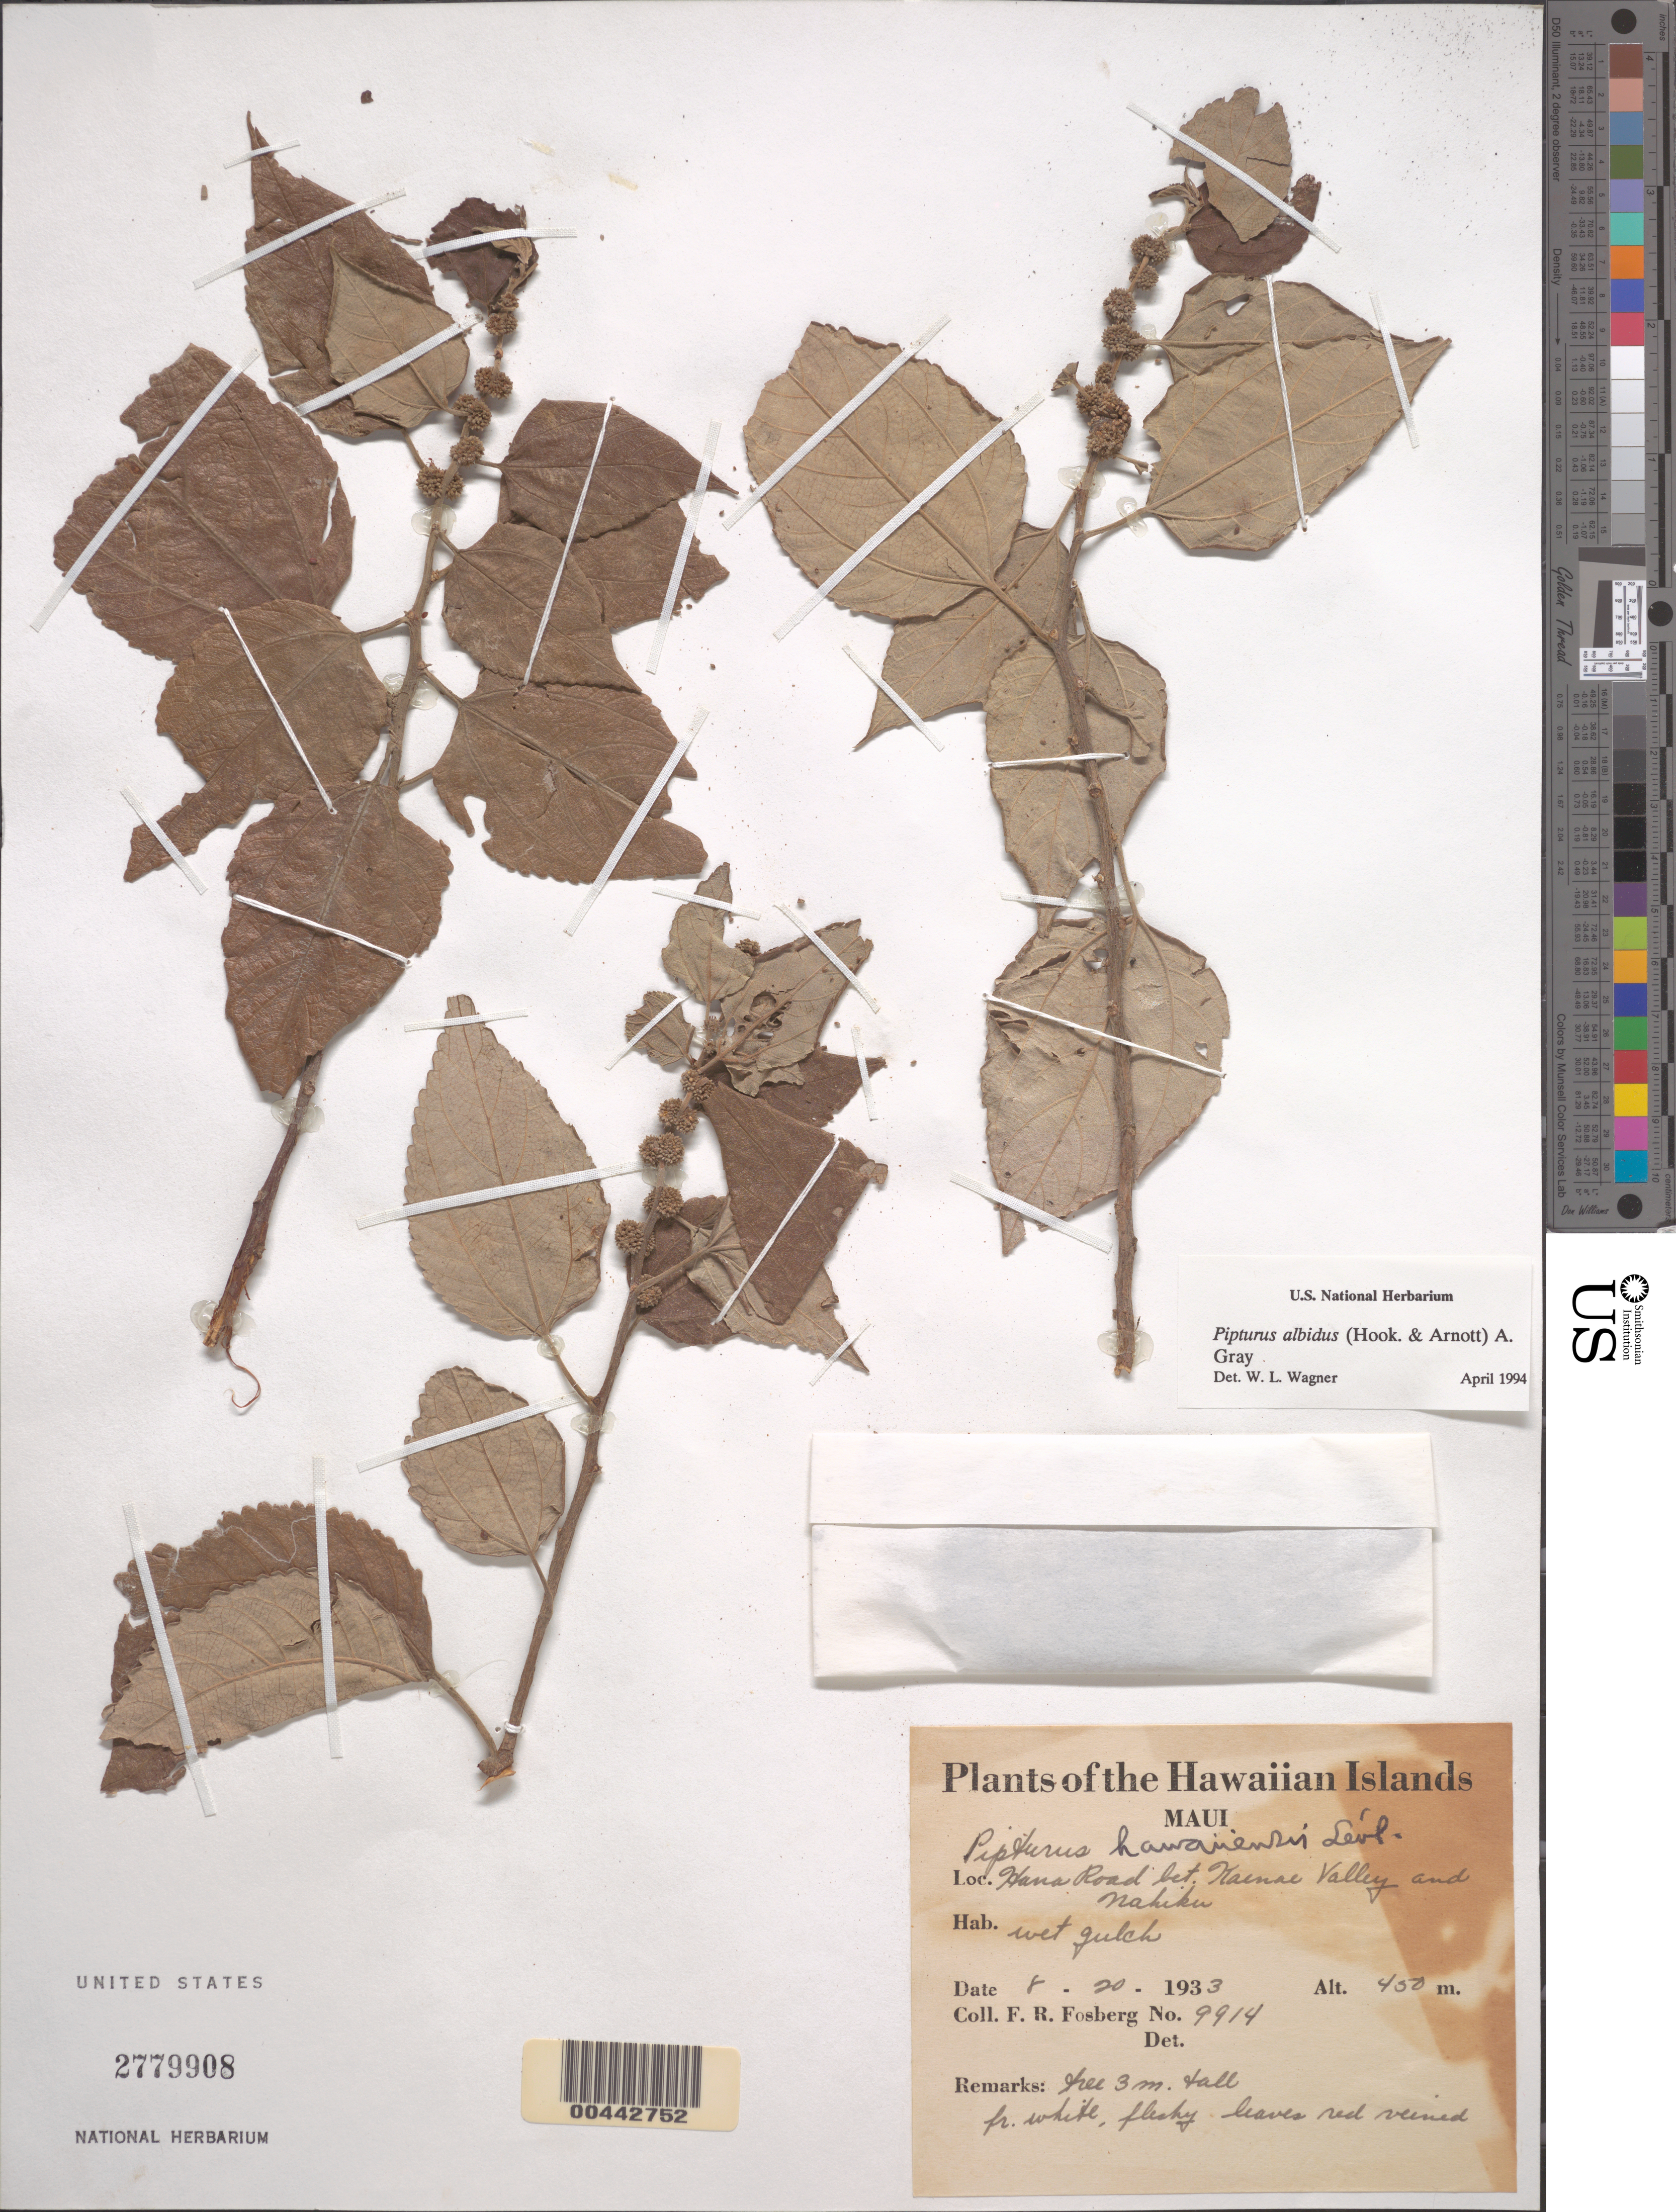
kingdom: Plantae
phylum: Tracheophyta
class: Magnoliopsida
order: Rosales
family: Urticaceae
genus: Pipturus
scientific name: Pipturus albidus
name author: (Hook. & Arn.) A. Gray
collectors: F. R. Fosberg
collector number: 9914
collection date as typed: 20 Aug 1933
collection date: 1933-08-20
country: United States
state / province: Hawaii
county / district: Maui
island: Maui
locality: Hana Road between Kainae Valley and Nahiku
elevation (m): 450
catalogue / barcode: US 2779908